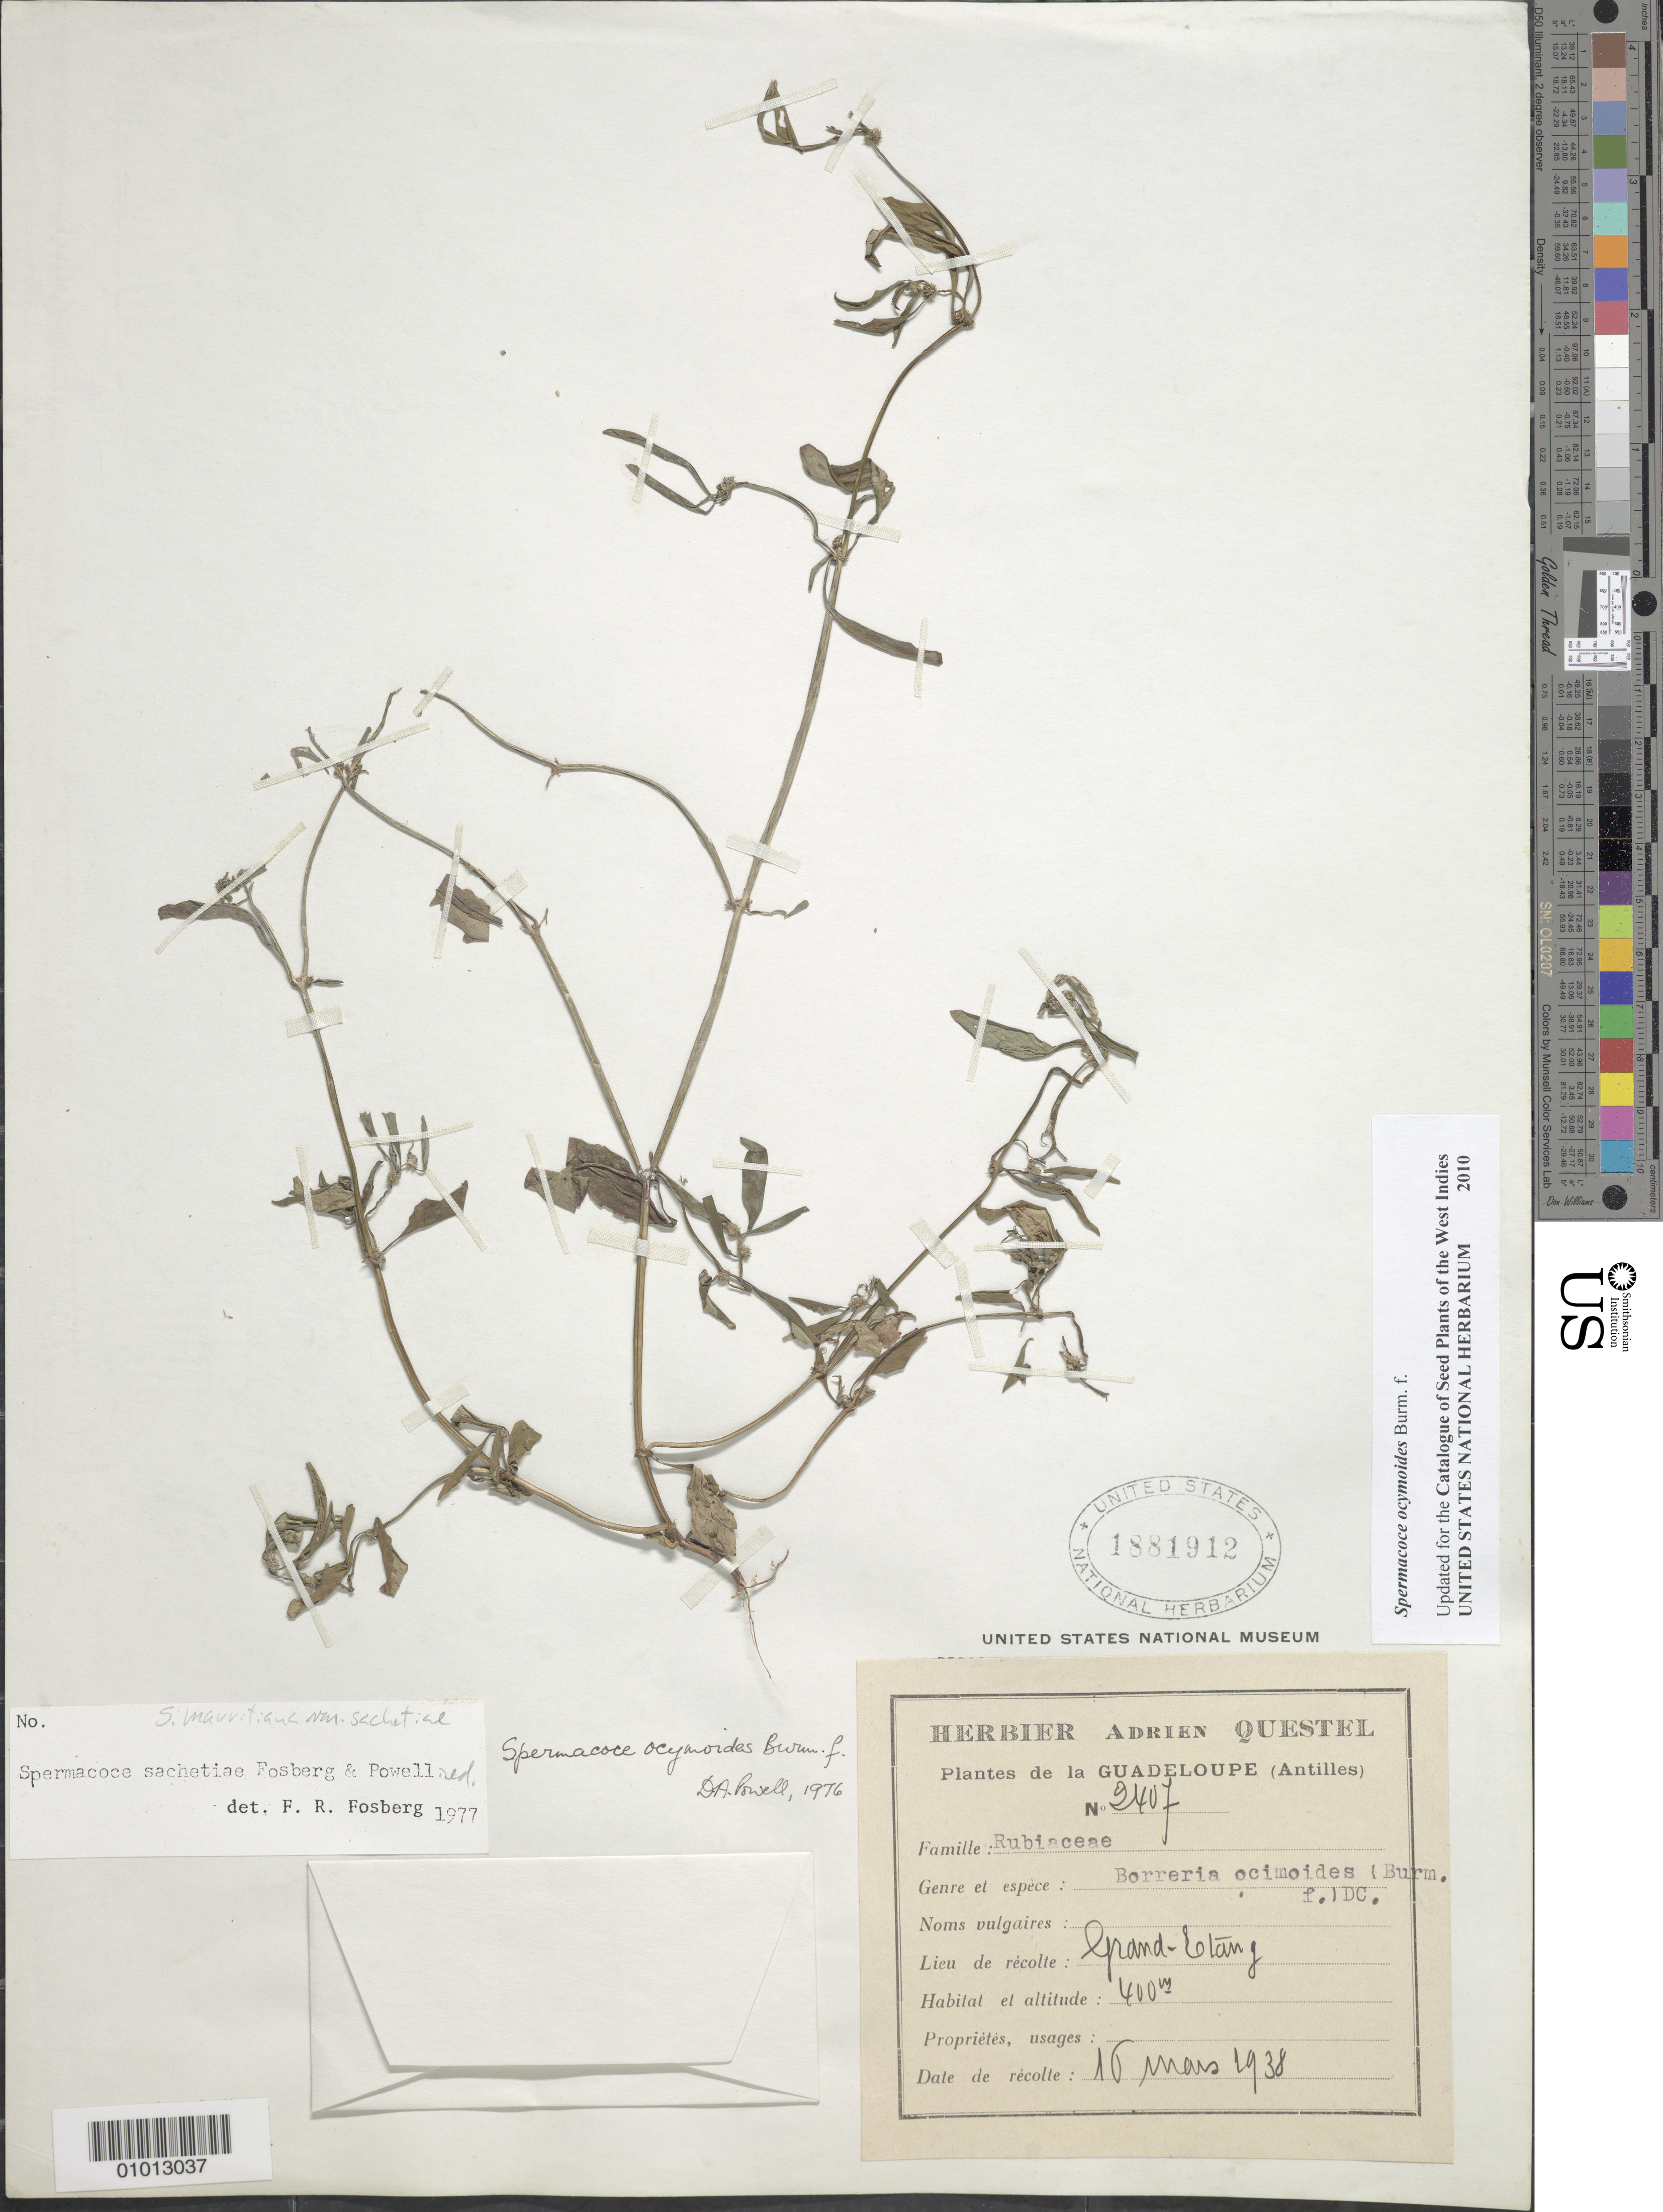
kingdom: Plantae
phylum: Tracheophyta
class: Magnoliopsida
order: Gentianales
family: Rubiaceae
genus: Spermacoce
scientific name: Spermacoce ocymoides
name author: Burm. f.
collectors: A. Questel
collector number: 2407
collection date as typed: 16 Mar 1938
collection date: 1938-03-16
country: Guadeloupe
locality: Grand Etang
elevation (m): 400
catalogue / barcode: US 1881912